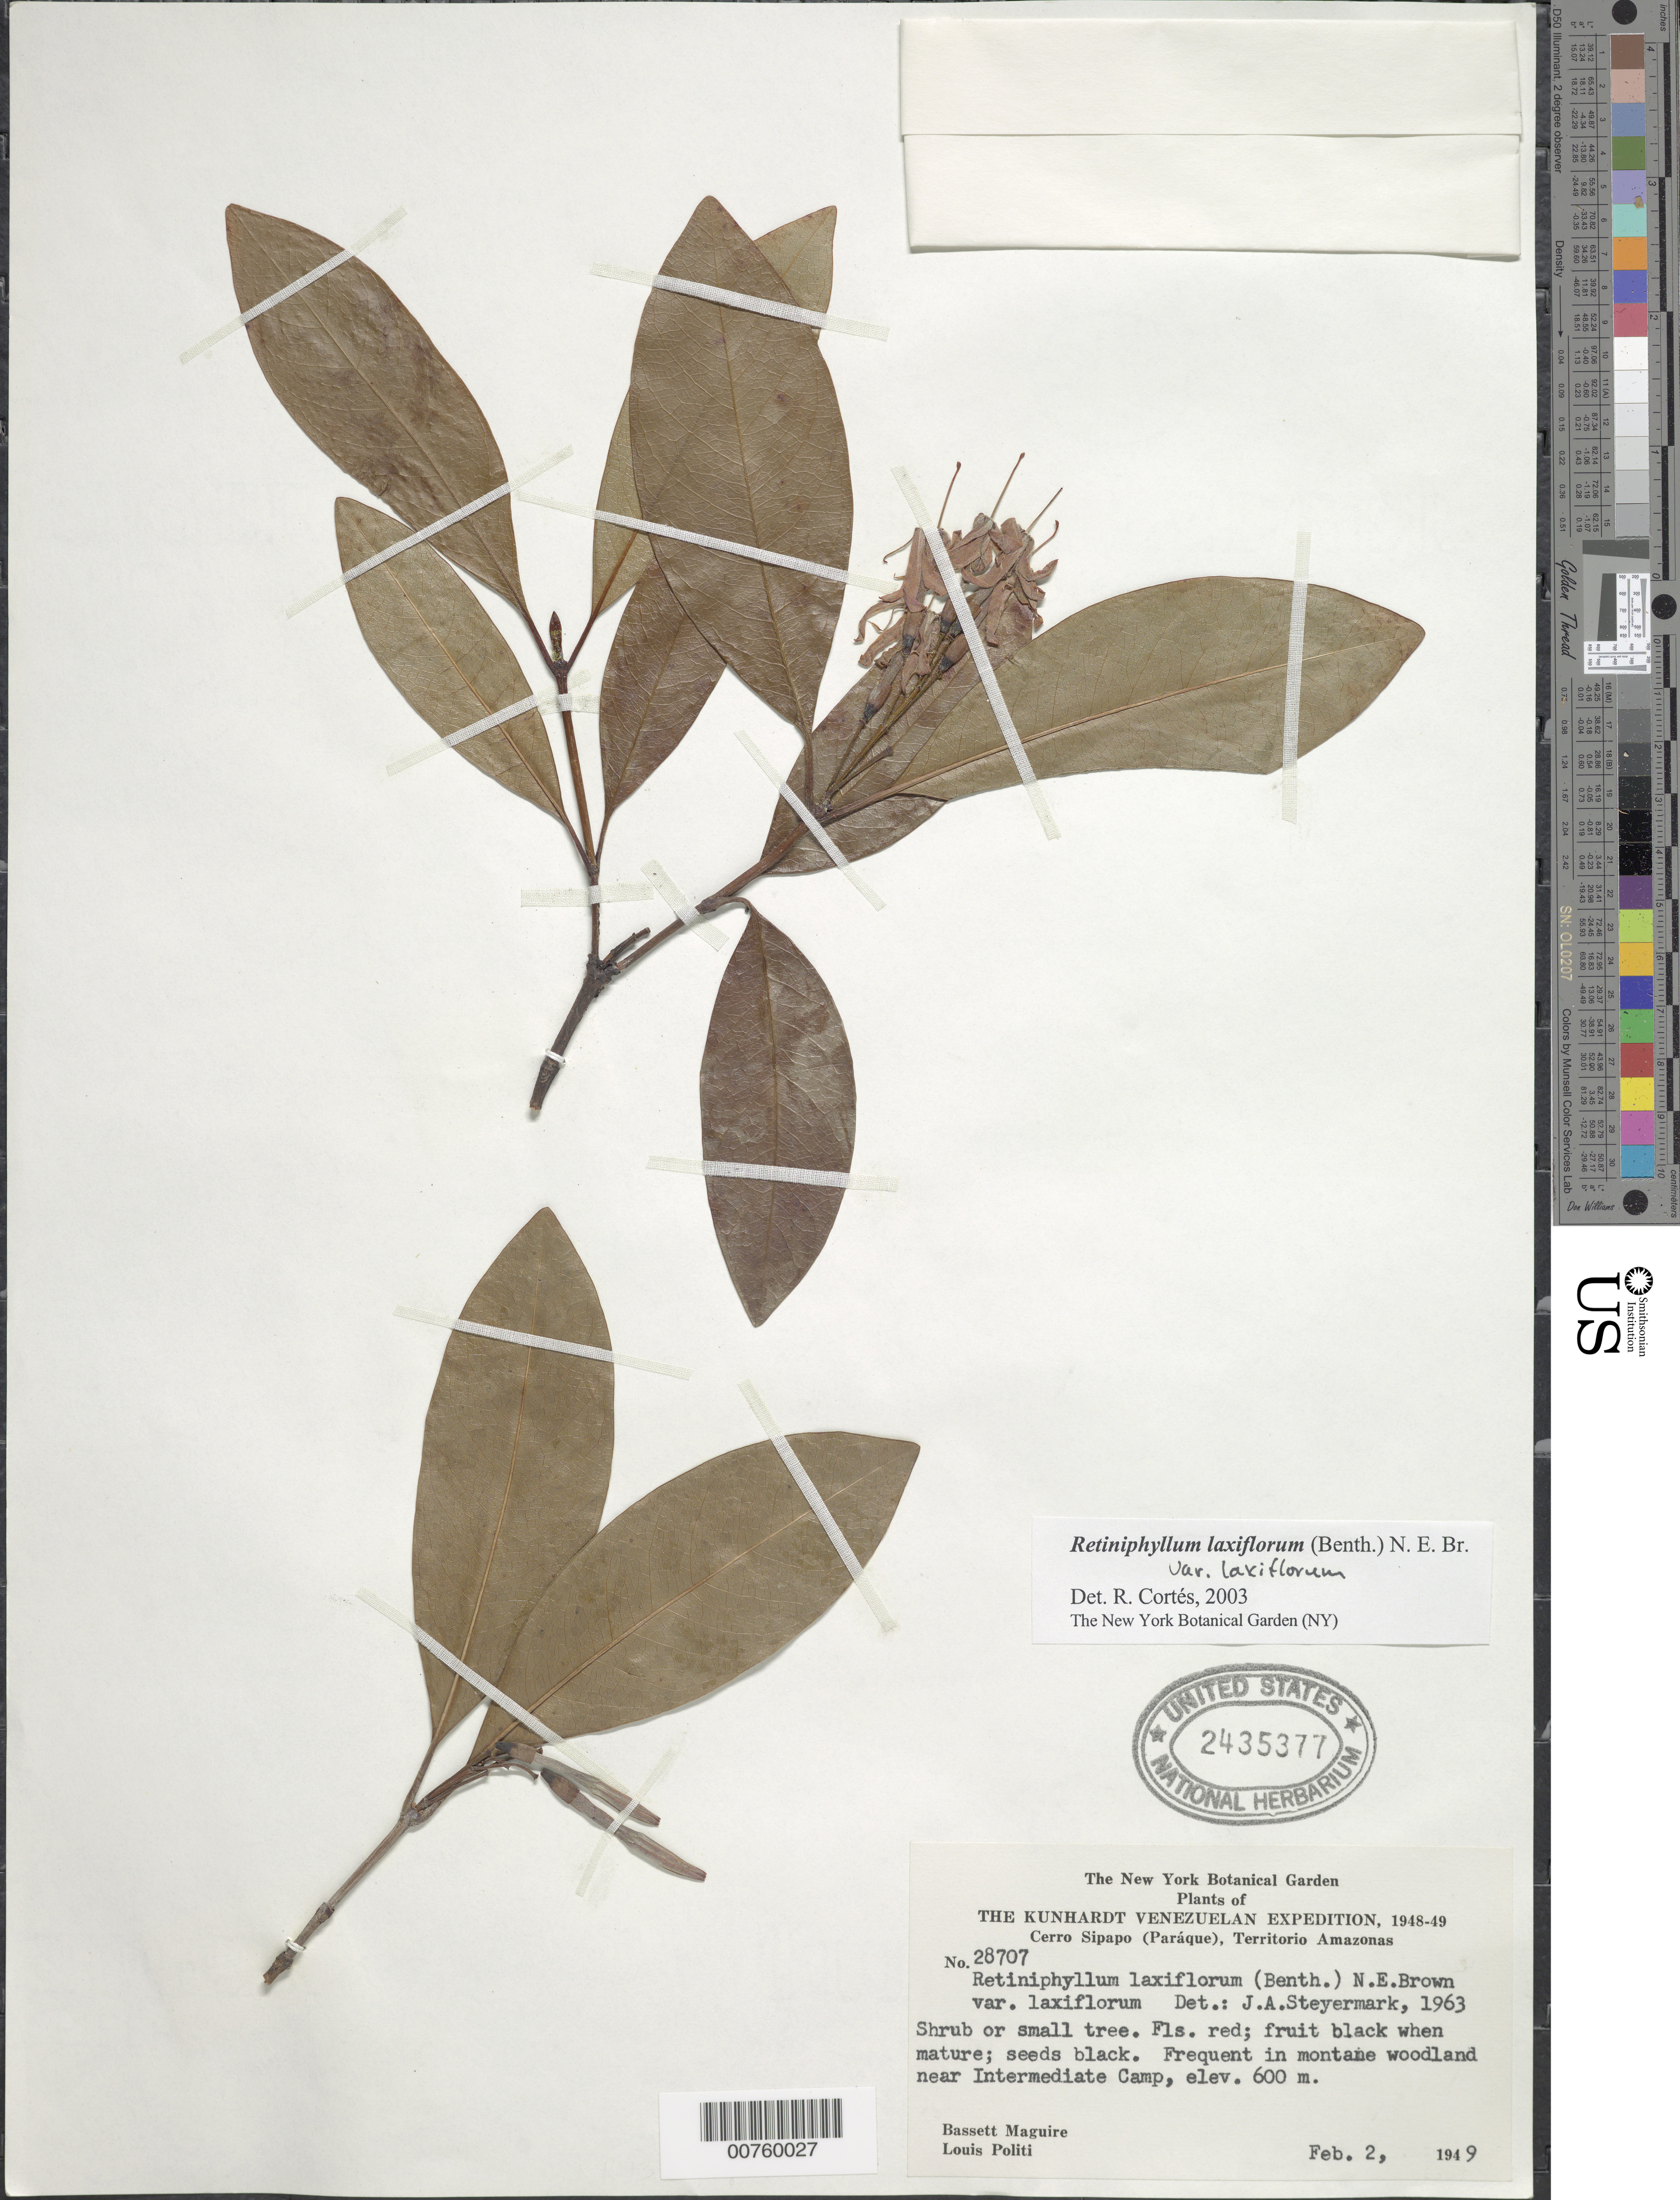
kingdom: Plantae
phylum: Tracheophyta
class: Magnoliopsida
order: Gentianales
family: Rubiaceae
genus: Retiniphyllum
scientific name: Retiniphyllum laxiflorum var. laxiflorum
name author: (Benth.) N.E. Br.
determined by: Cortes R., G.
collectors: B. Maguire & L. Politi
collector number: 28707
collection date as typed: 2-Feb-49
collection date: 1949-02-02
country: Venezuela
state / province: Amazonas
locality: Cerro Sipapo (Paráque), Intermediate Camp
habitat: Montane woodland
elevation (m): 600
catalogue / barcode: US 2435377